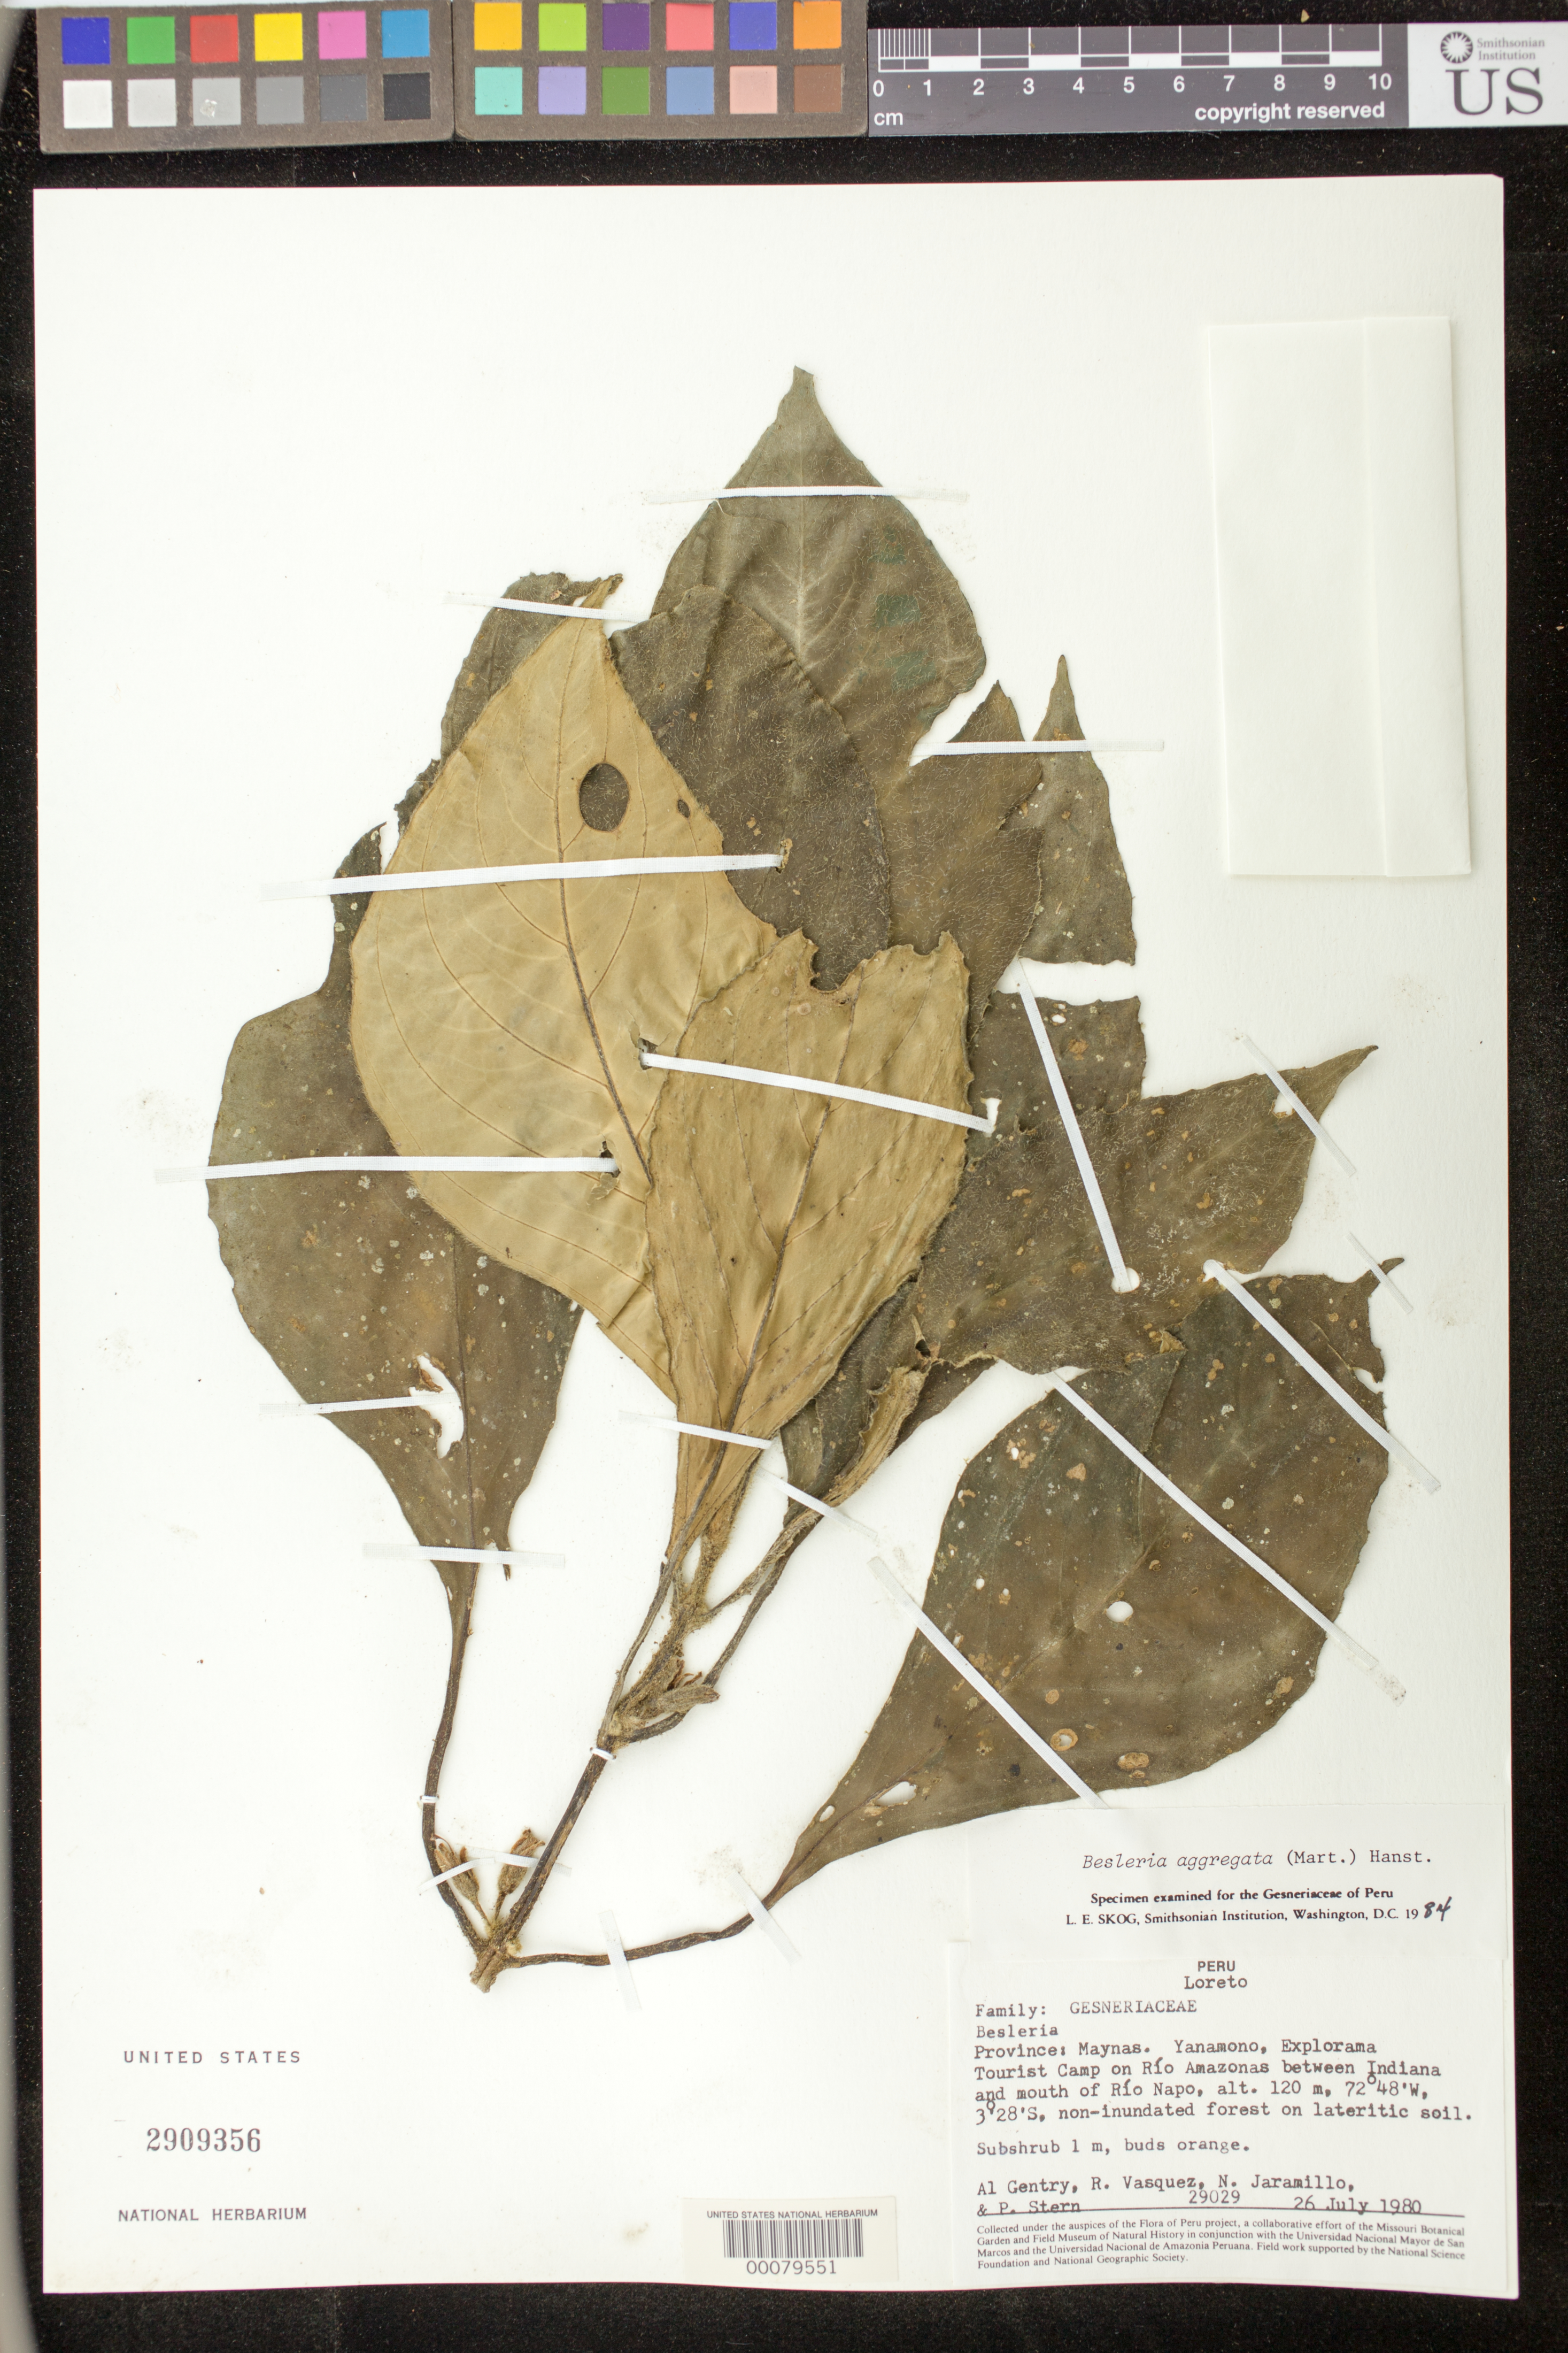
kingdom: Plantae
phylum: Tracheophyta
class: Magnoliopsida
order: Lamiales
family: Gesneriaceae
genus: Besleria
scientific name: Besleria aggregata var. aggregata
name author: (Mart.) Hanst.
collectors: A. H. Gentry, R. Vásquez, N. Jaramillo & P. Stern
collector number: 29029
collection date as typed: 26 Jul 1980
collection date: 1980-07-26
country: Peru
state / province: Loreto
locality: Prov. Maynas; Yanamono, Explorama tourist camp on Rio Amazonas between Indiana and mouth of Rio Napo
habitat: Non-inundated forest on lateritic soil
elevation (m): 120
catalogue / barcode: US 2909356